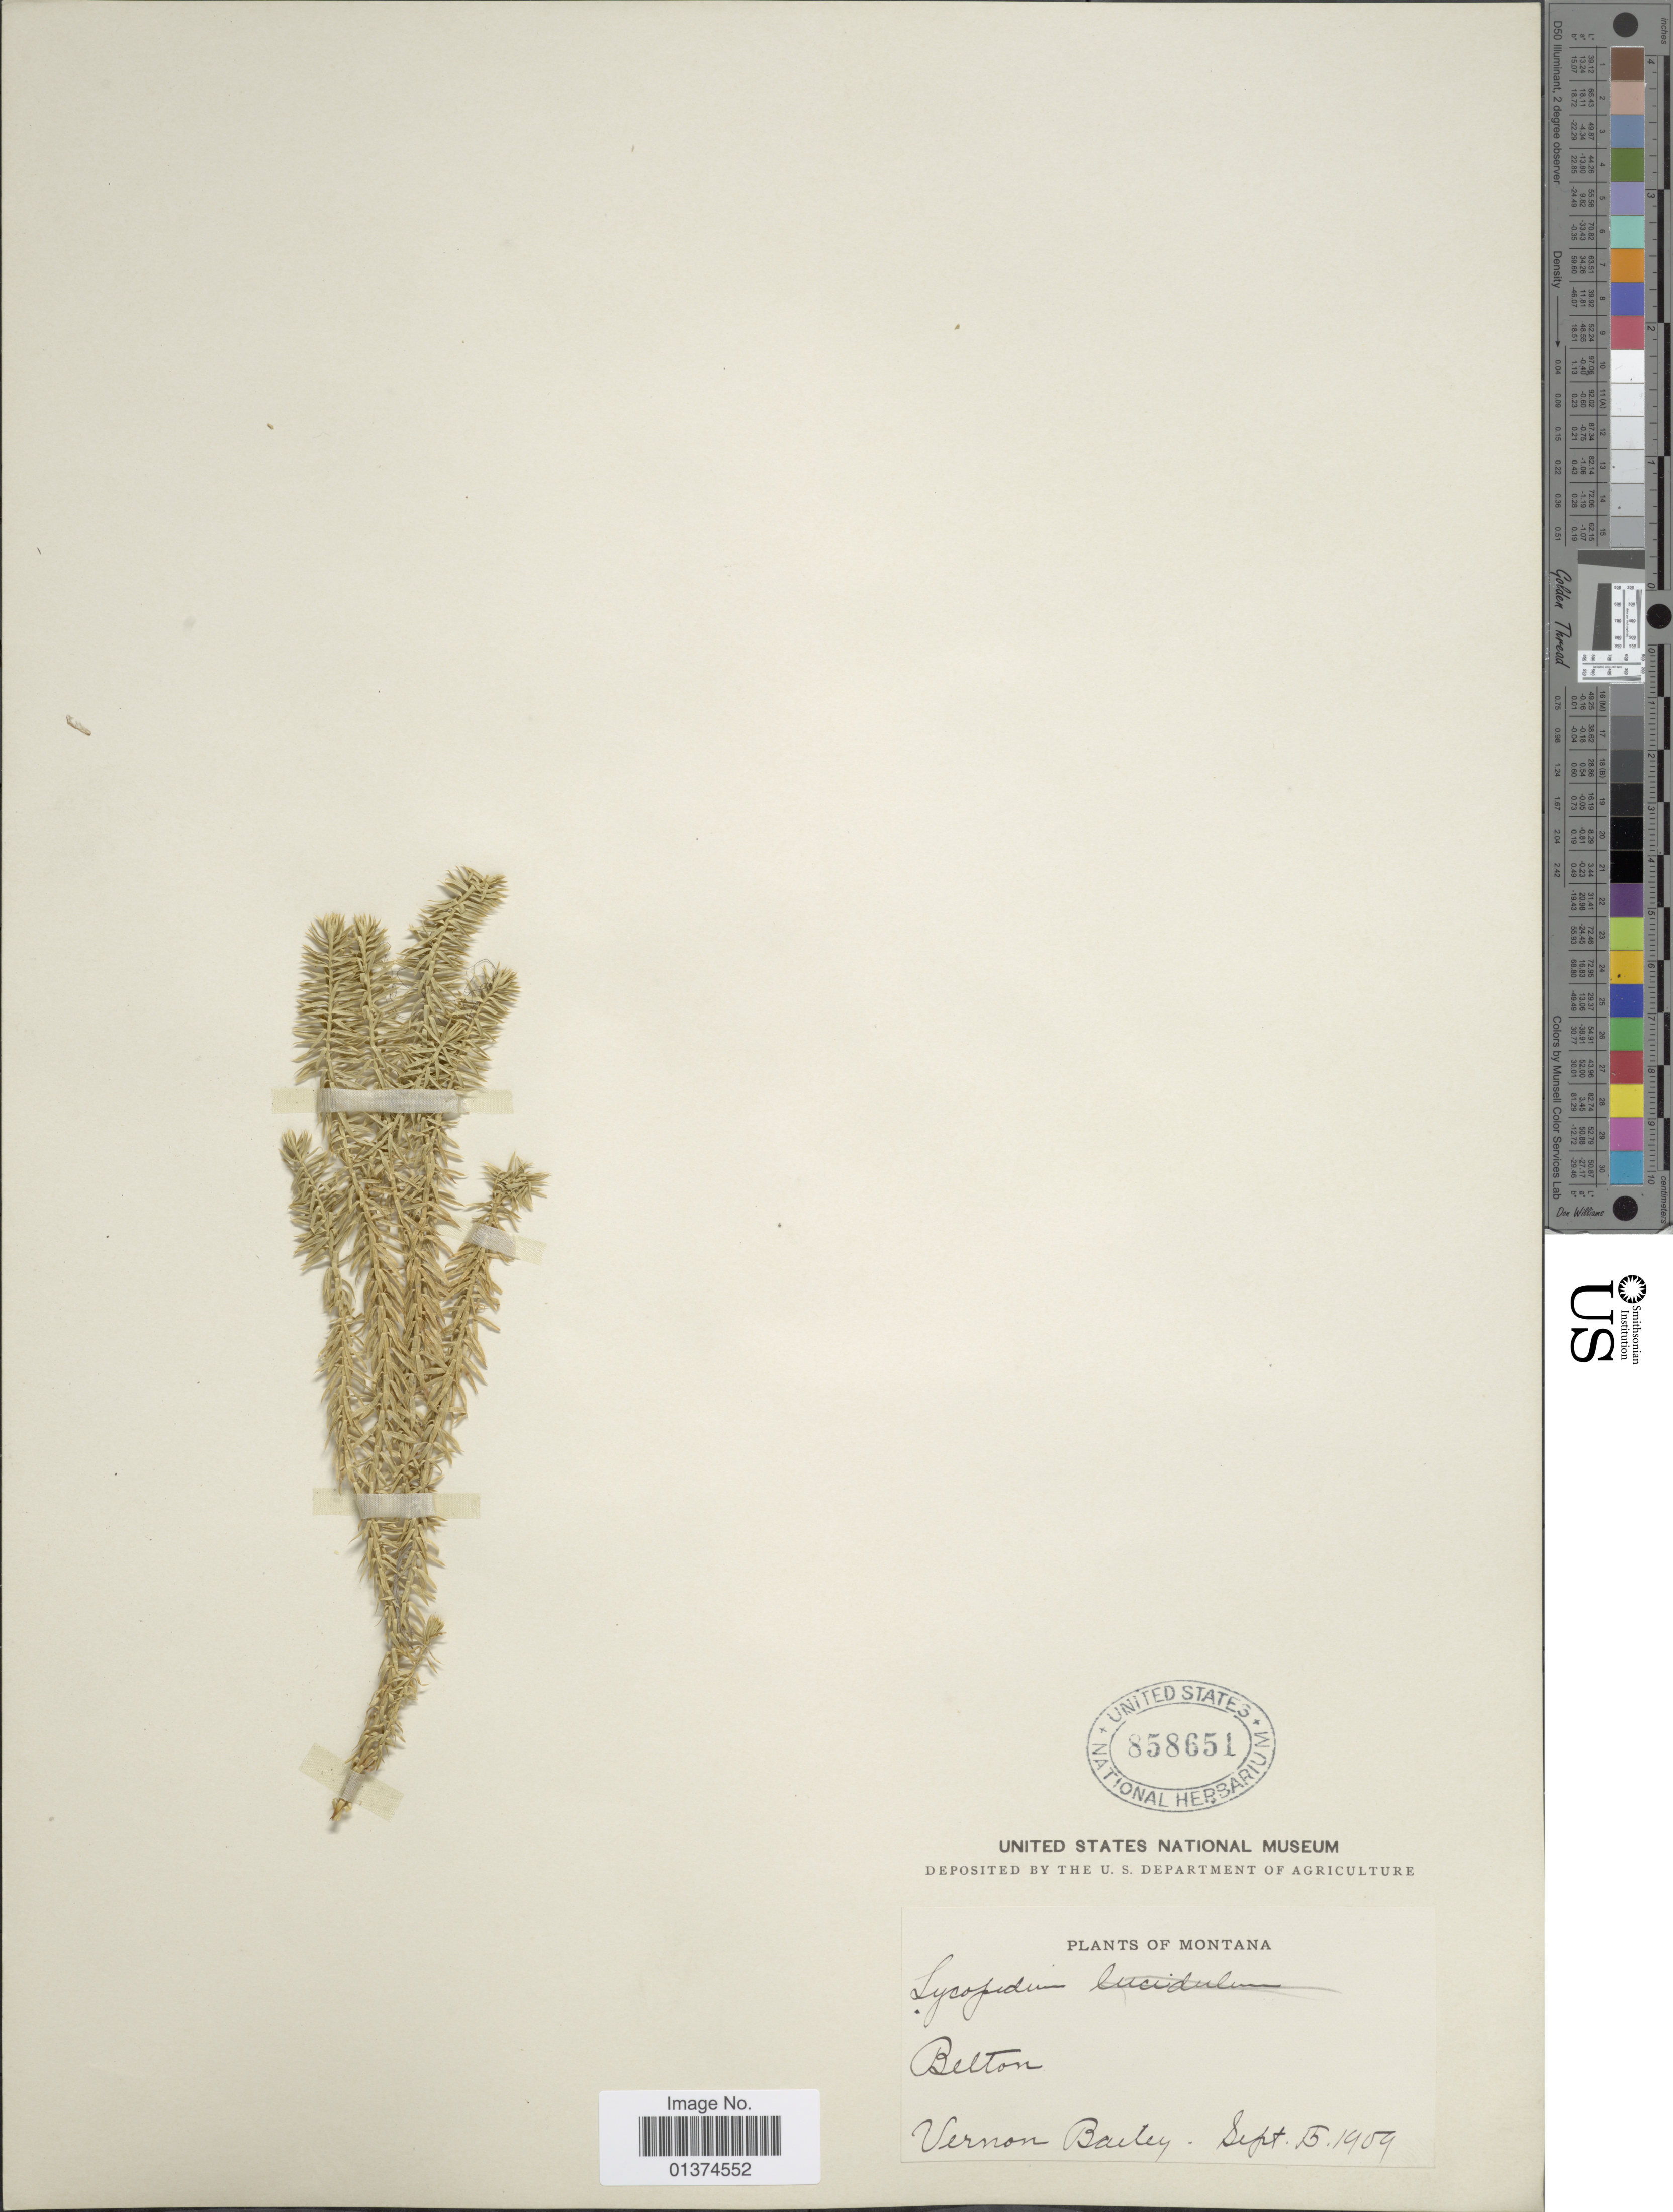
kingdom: Plantae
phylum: Tracheophyta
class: Lycopodiopsida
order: Lycopodiales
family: Lycopodiaceae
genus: Spinulum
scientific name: Spinulum annotinum subsp. annotinum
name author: (L.) A. Haines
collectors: V. O. Bailey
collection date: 1909-09-15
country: United States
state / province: Montana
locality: Belton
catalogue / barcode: US 858651